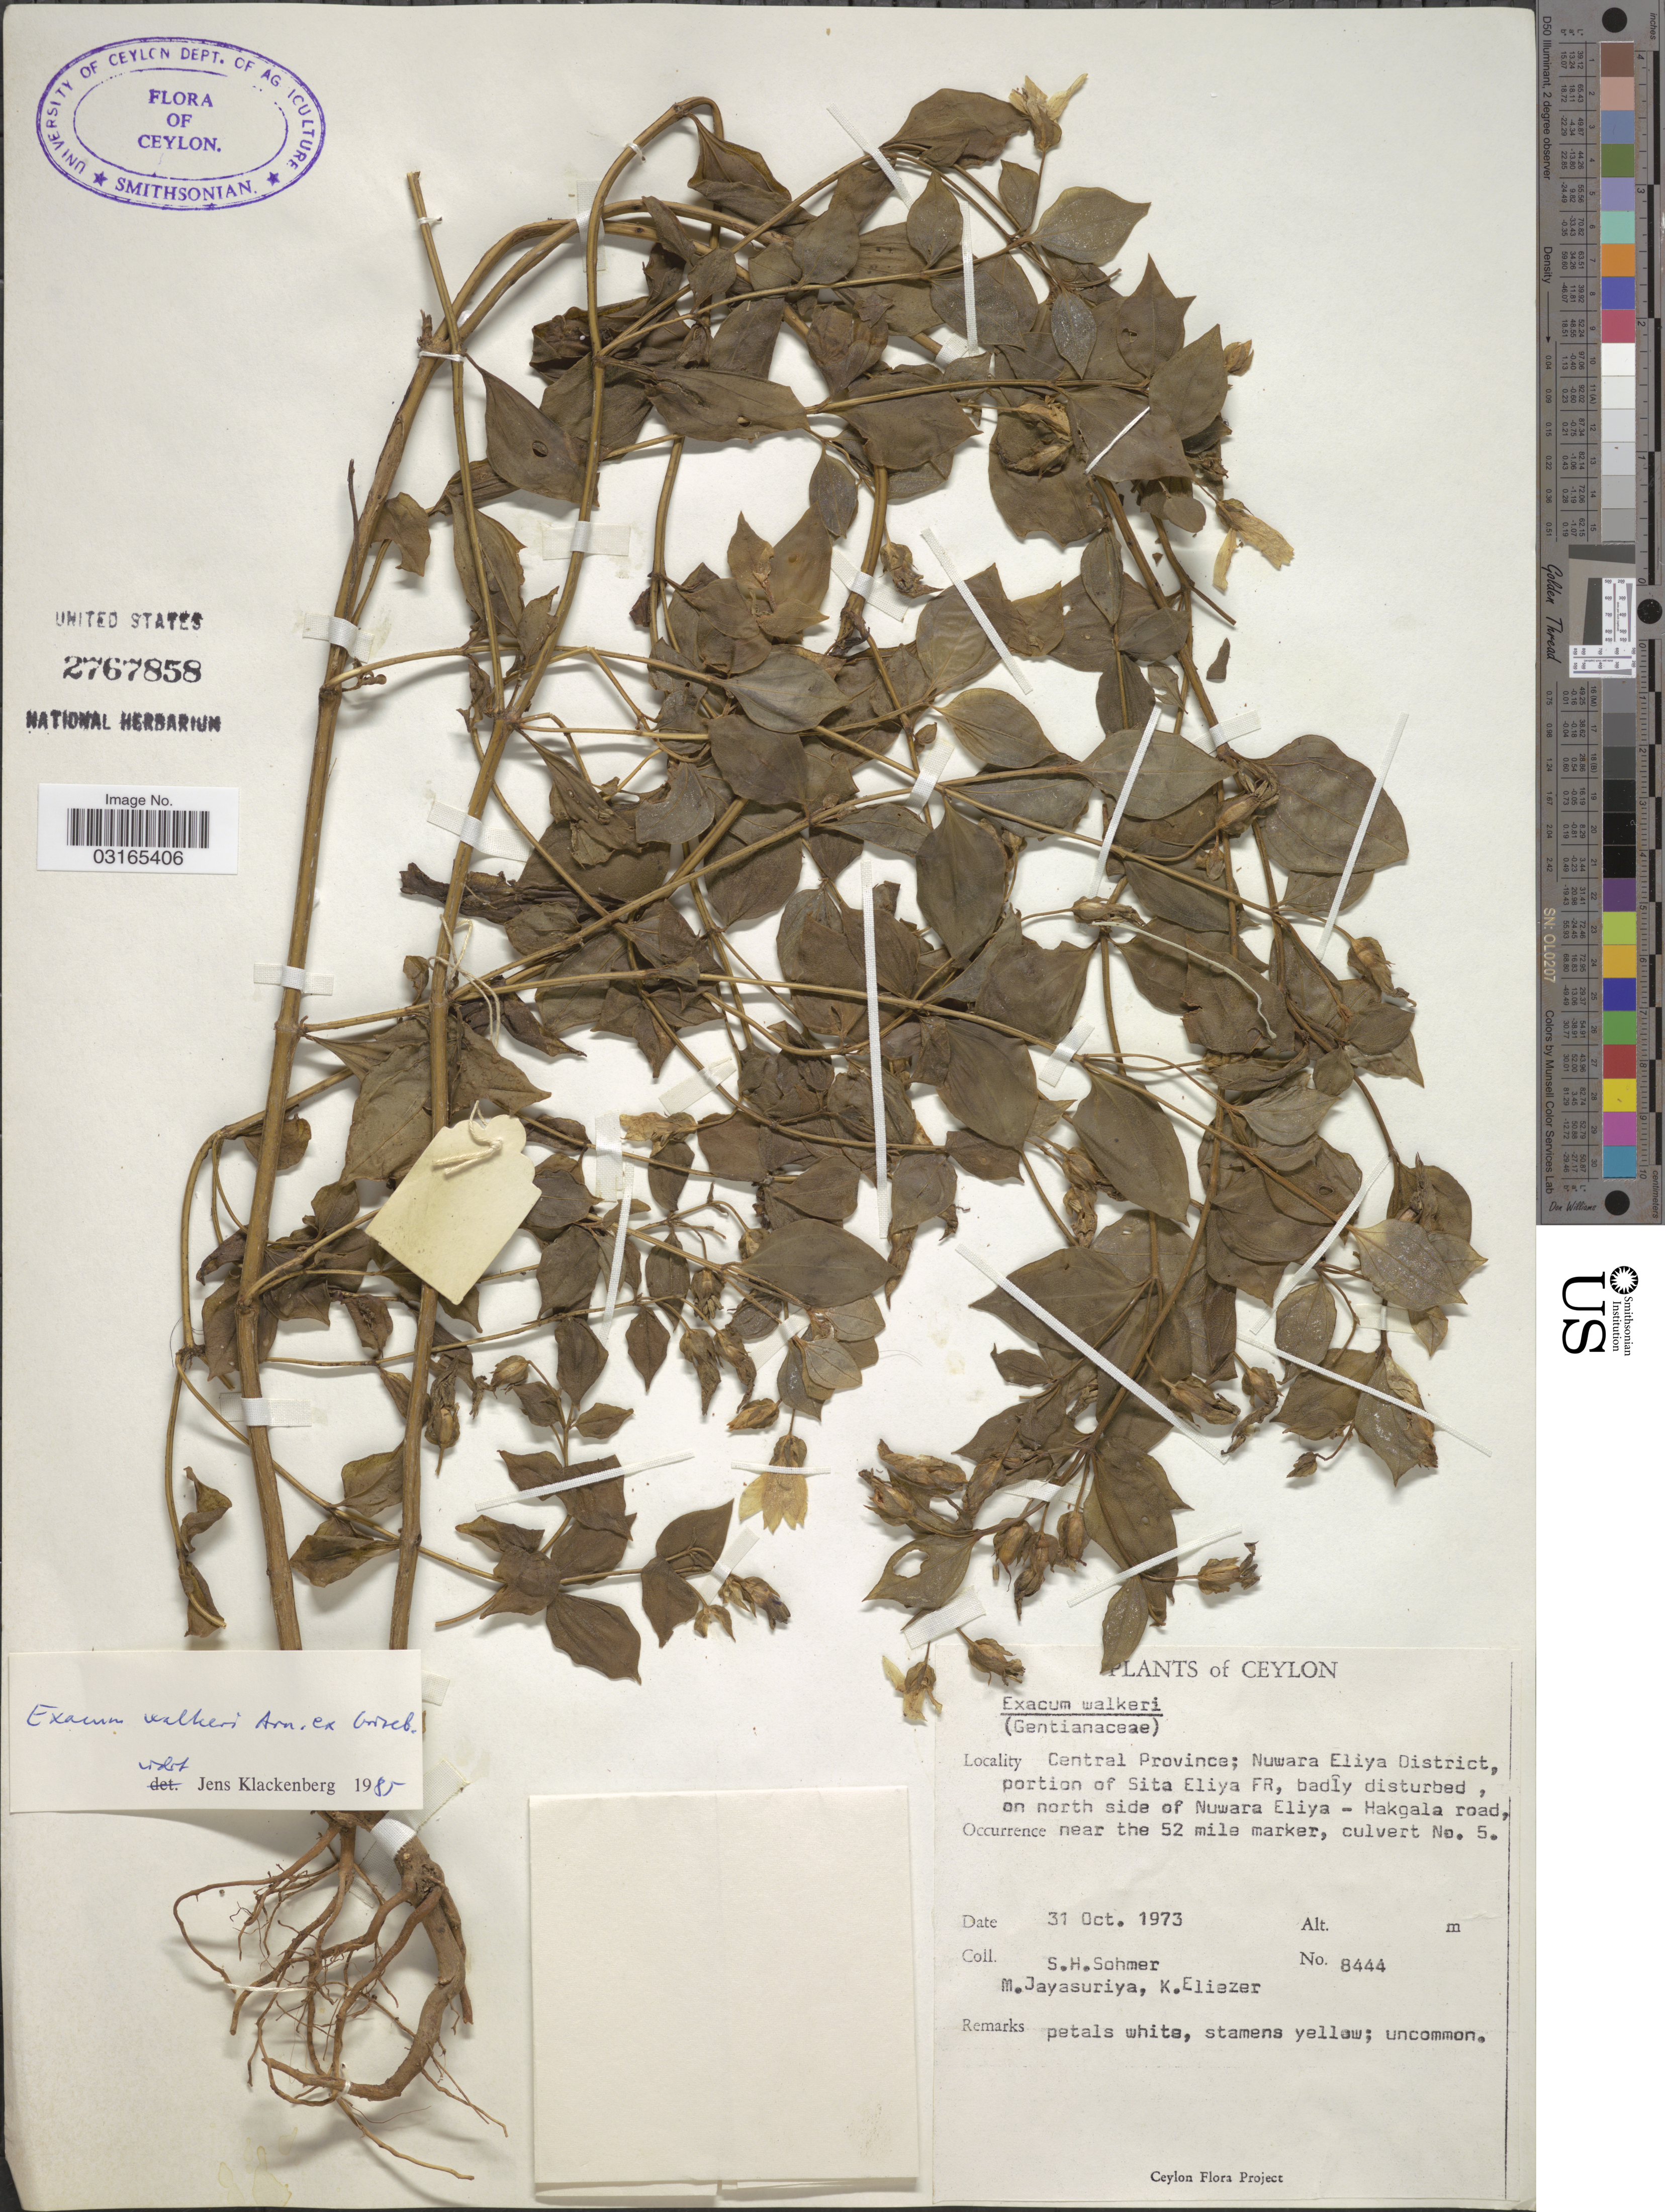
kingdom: Plantae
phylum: Tracheophyta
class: Magnoliopsida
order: Gentianales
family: Gentianaceae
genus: Exacum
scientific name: Exacum walkeri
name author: Arn. ex Griseb.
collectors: S. H. Sohmer, M. Jayasuriya & K. Eliezer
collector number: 8444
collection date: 1973-10-31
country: Sri Lanka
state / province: Central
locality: Ceylon. Nuwara Eliya District, portion of Sita Eliya FR, badly disturbed, on north side of Nuwara Eliya - Hakgala road, near the 52 mile marker, culvert No. 5.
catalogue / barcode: US 2767858